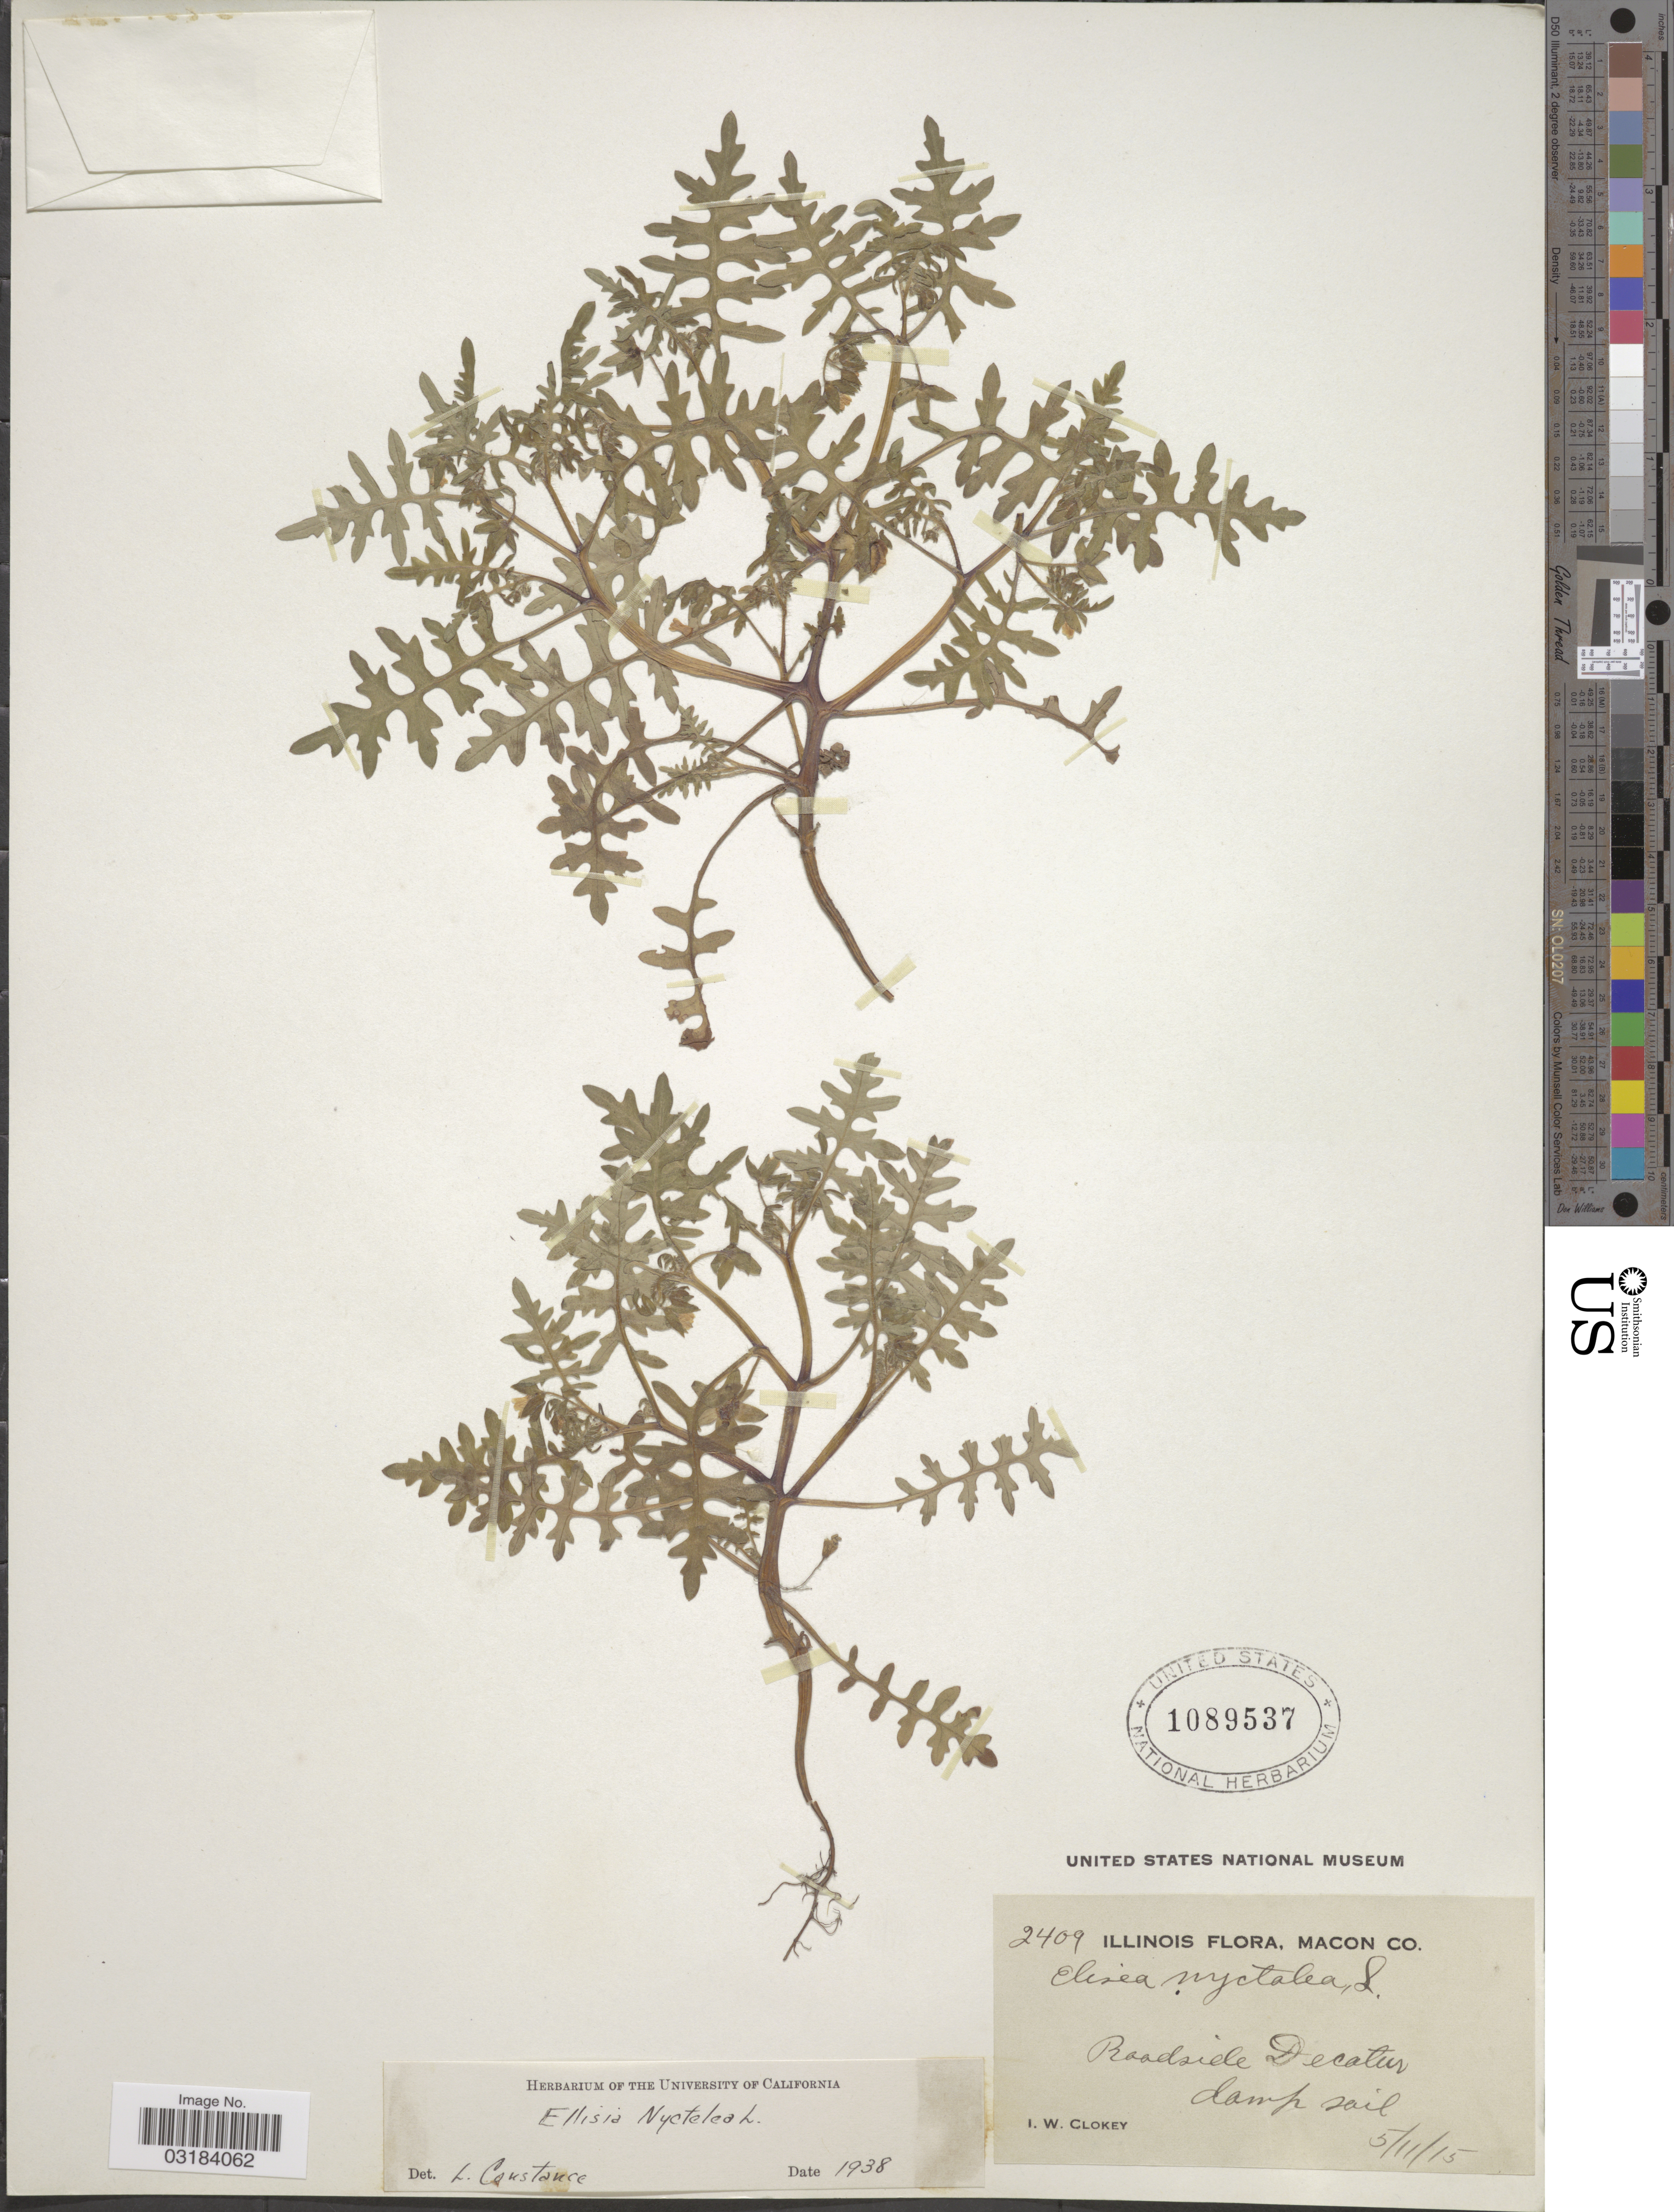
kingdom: Plantae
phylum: Tracheophyta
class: Magnoliopsida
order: Boraginales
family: Hydrophyllaceae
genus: Ellisia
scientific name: Ellisia nyctelea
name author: L.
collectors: I. W. Clokey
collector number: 2409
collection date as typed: Transcribed d/m/y: 11/5/15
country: United States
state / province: Illinois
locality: Macon Co., Roadside Decatur.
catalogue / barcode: US 1089537